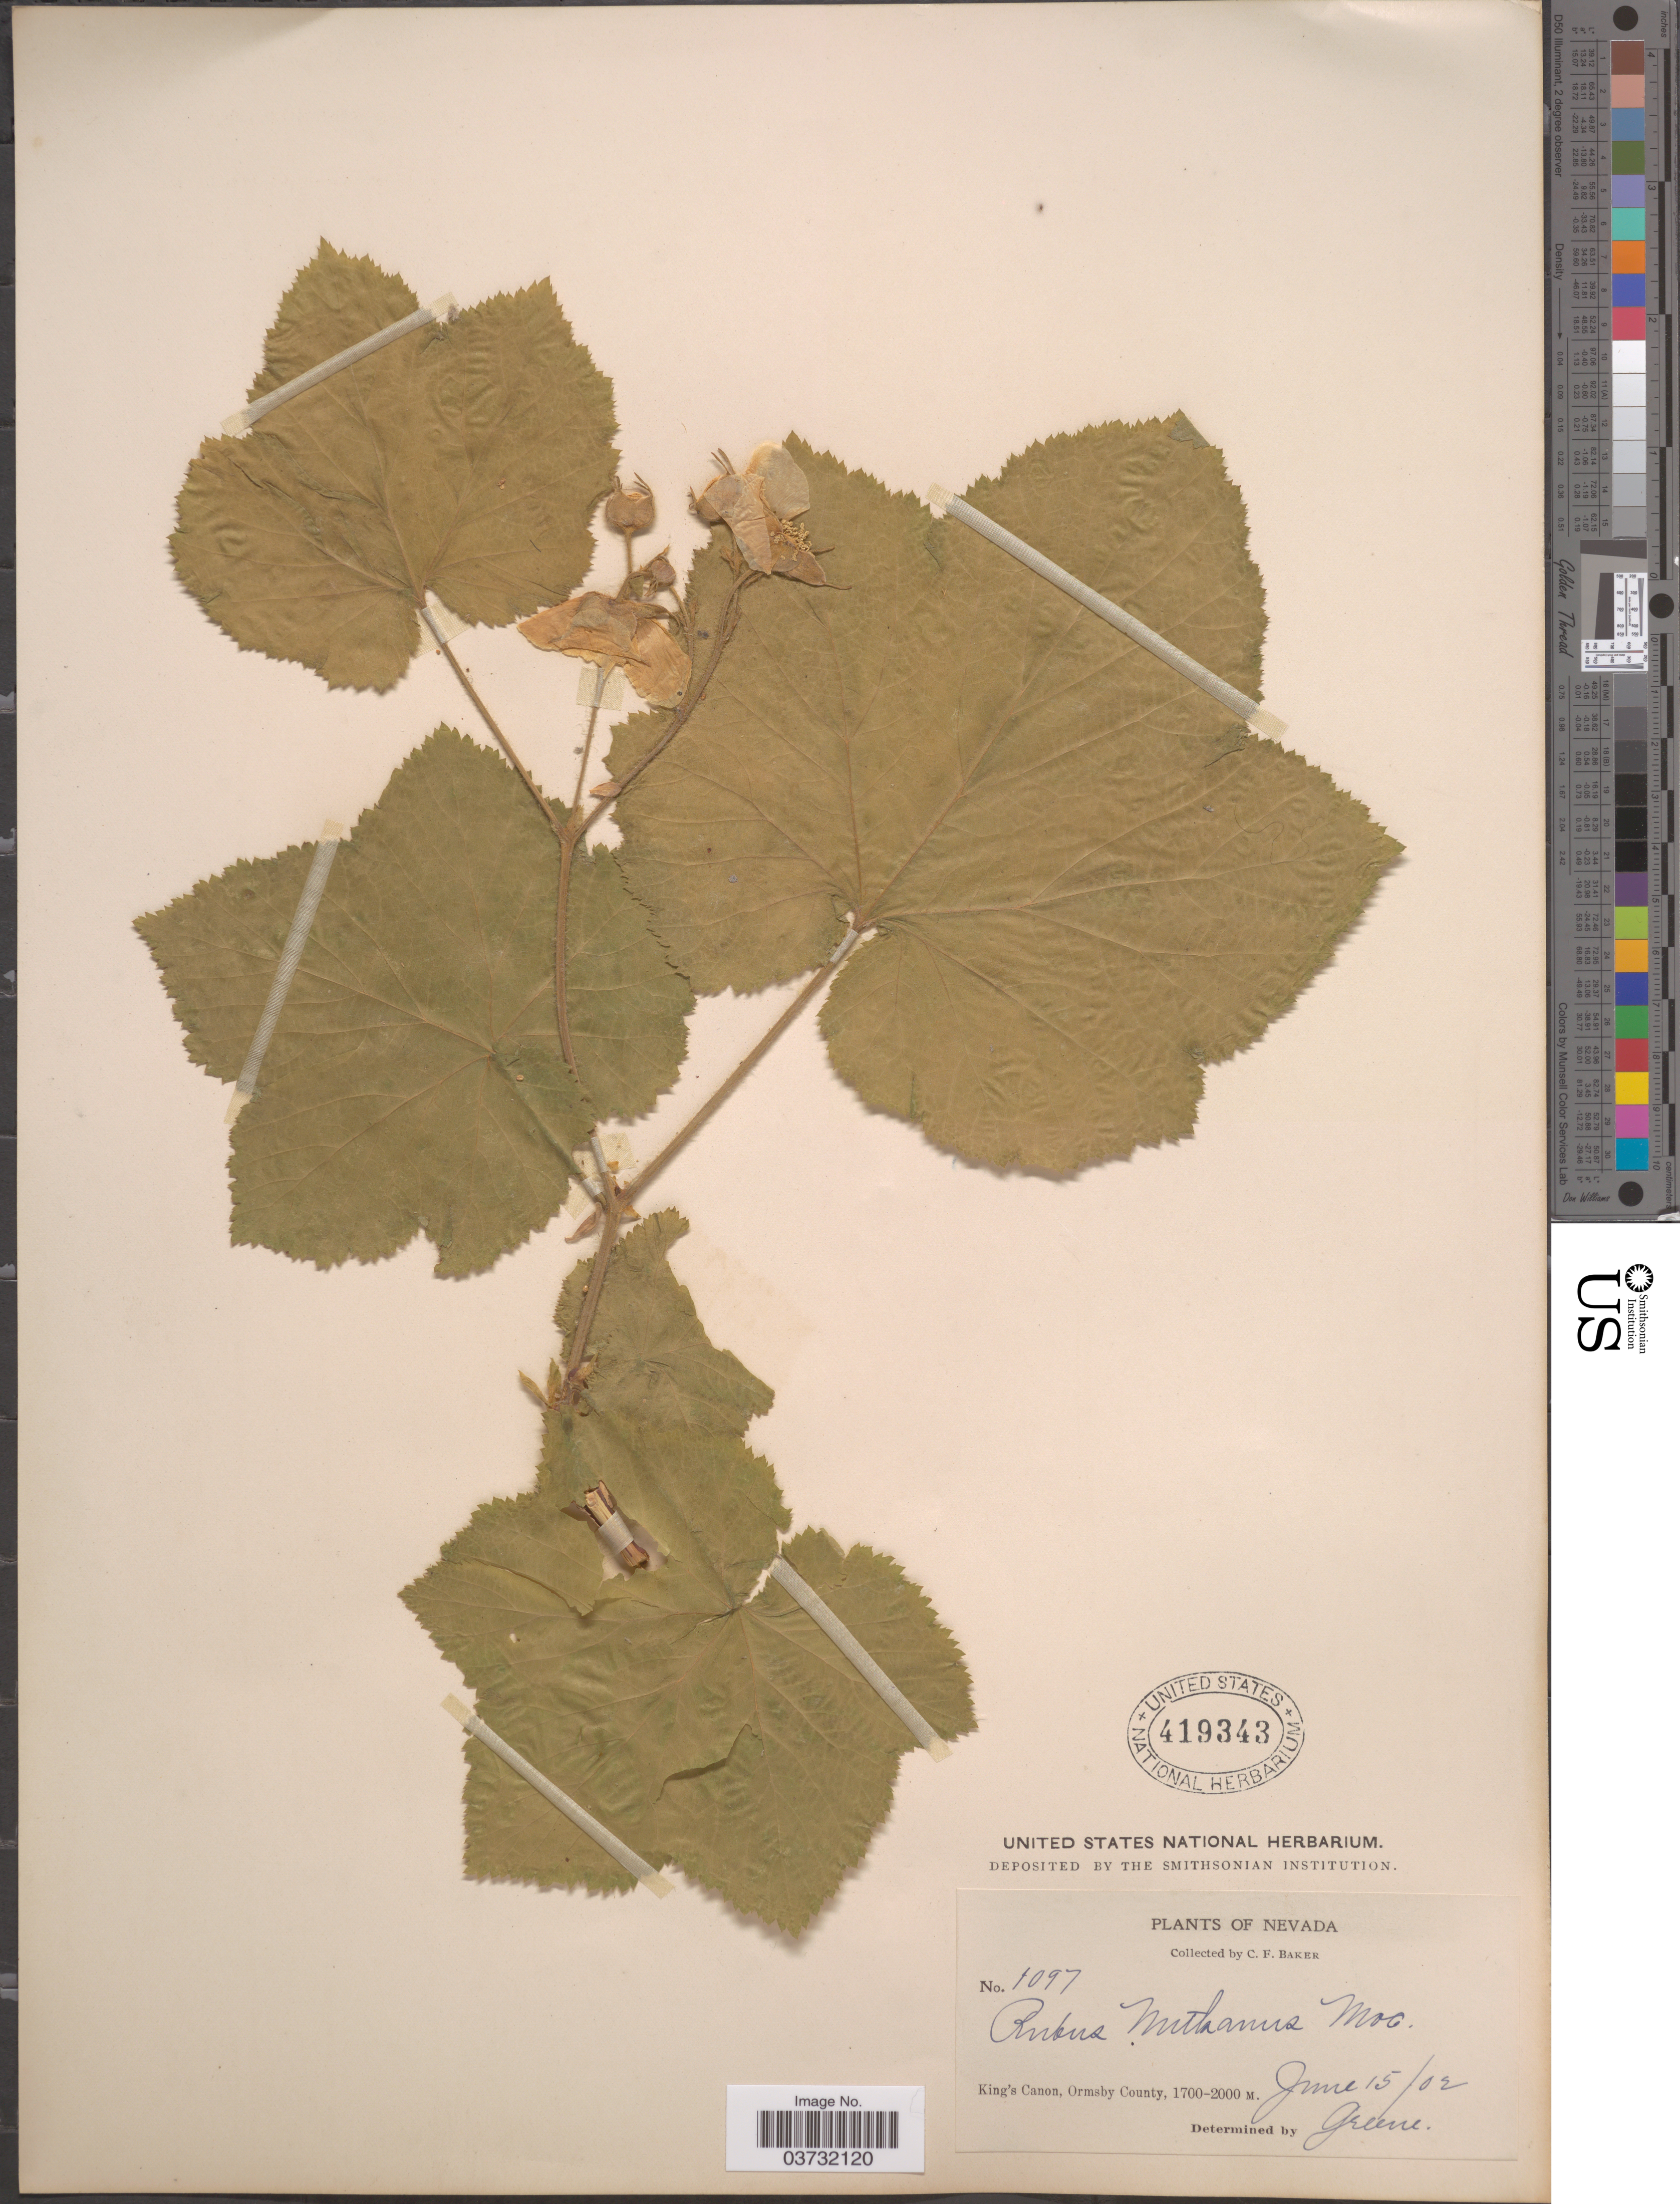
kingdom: Plantae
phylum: Tracheophyta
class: Magnoliopsida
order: Rosales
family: Rosaceae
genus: Rubus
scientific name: Rubus parviflorus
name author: Nutt.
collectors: C. F. Baker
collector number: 1097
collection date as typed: Transcribed d/m/y: 15/6/2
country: United States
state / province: Nevada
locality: King's Canon, Ormsby County.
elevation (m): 1700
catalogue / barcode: US 419343